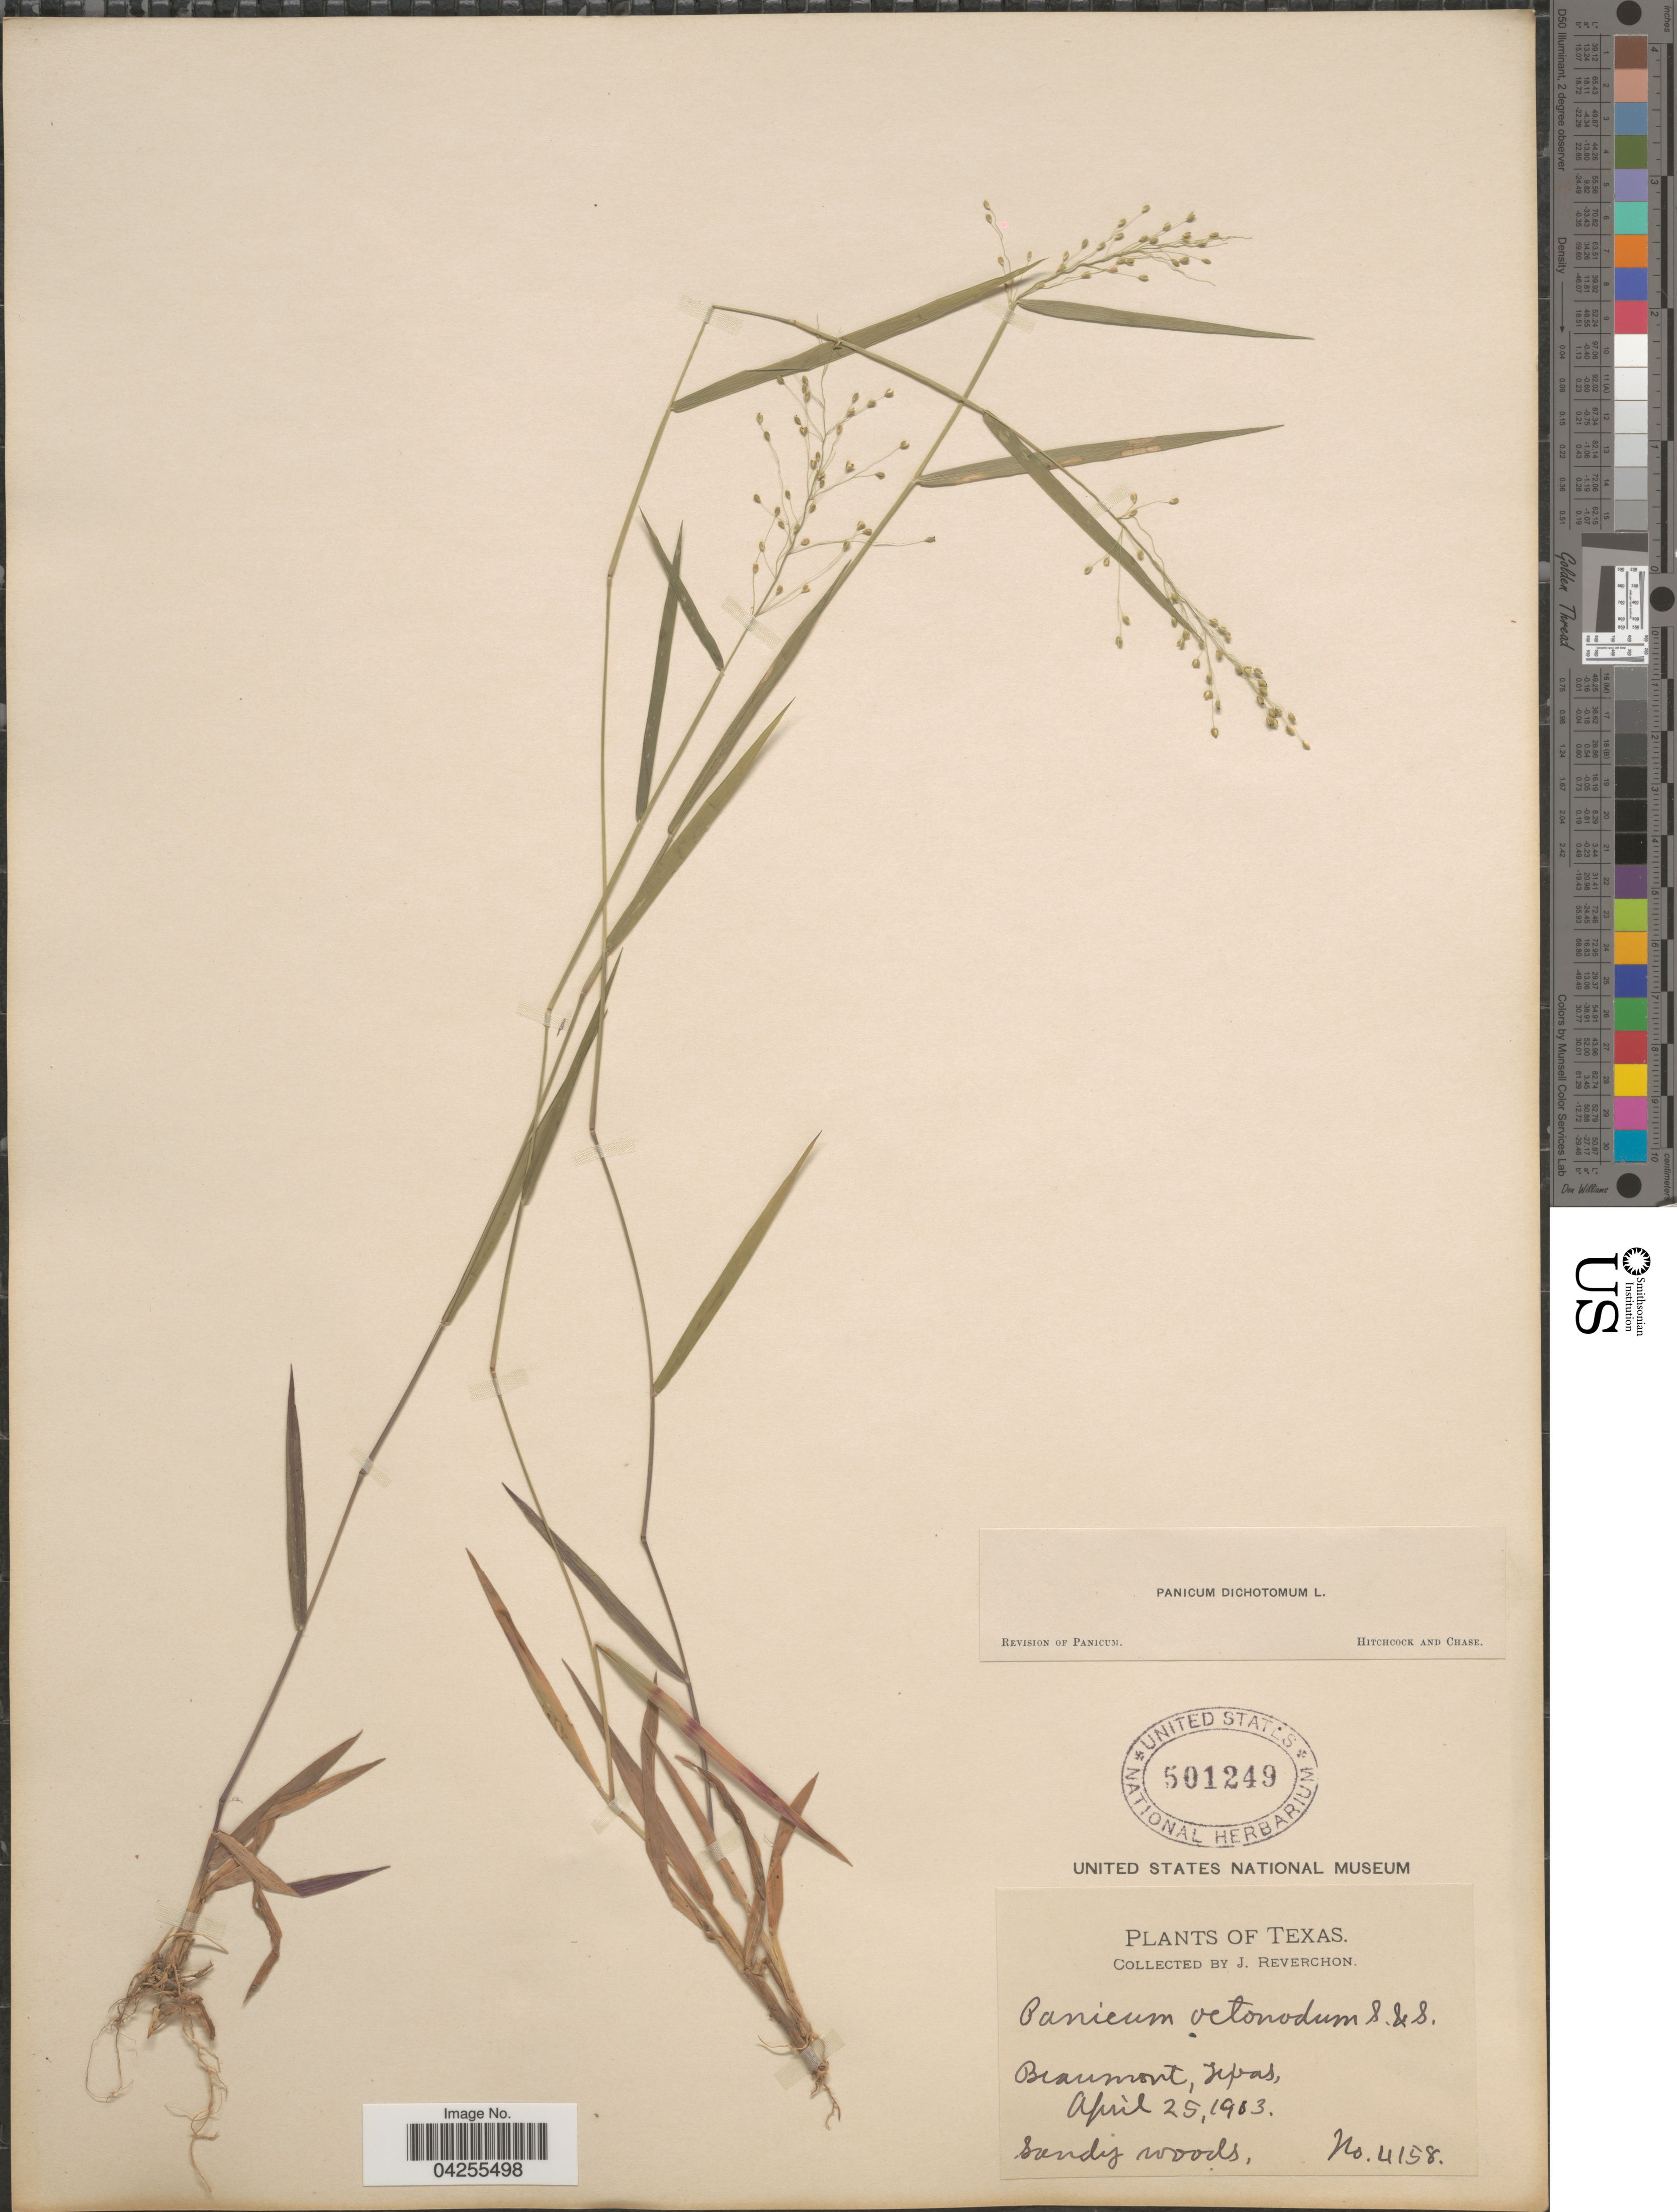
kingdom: Plantae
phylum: Tracheophyta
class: Liliopsida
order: Poales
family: Poaceae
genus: Dichanthelium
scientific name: Dichanthelium dichotomum var. dichotomum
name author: (L.) Gould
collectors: J. Reverchon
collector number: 4158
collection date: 1903-04-25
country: United States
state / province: Texas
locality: Beaumont.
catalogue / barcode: US 501249